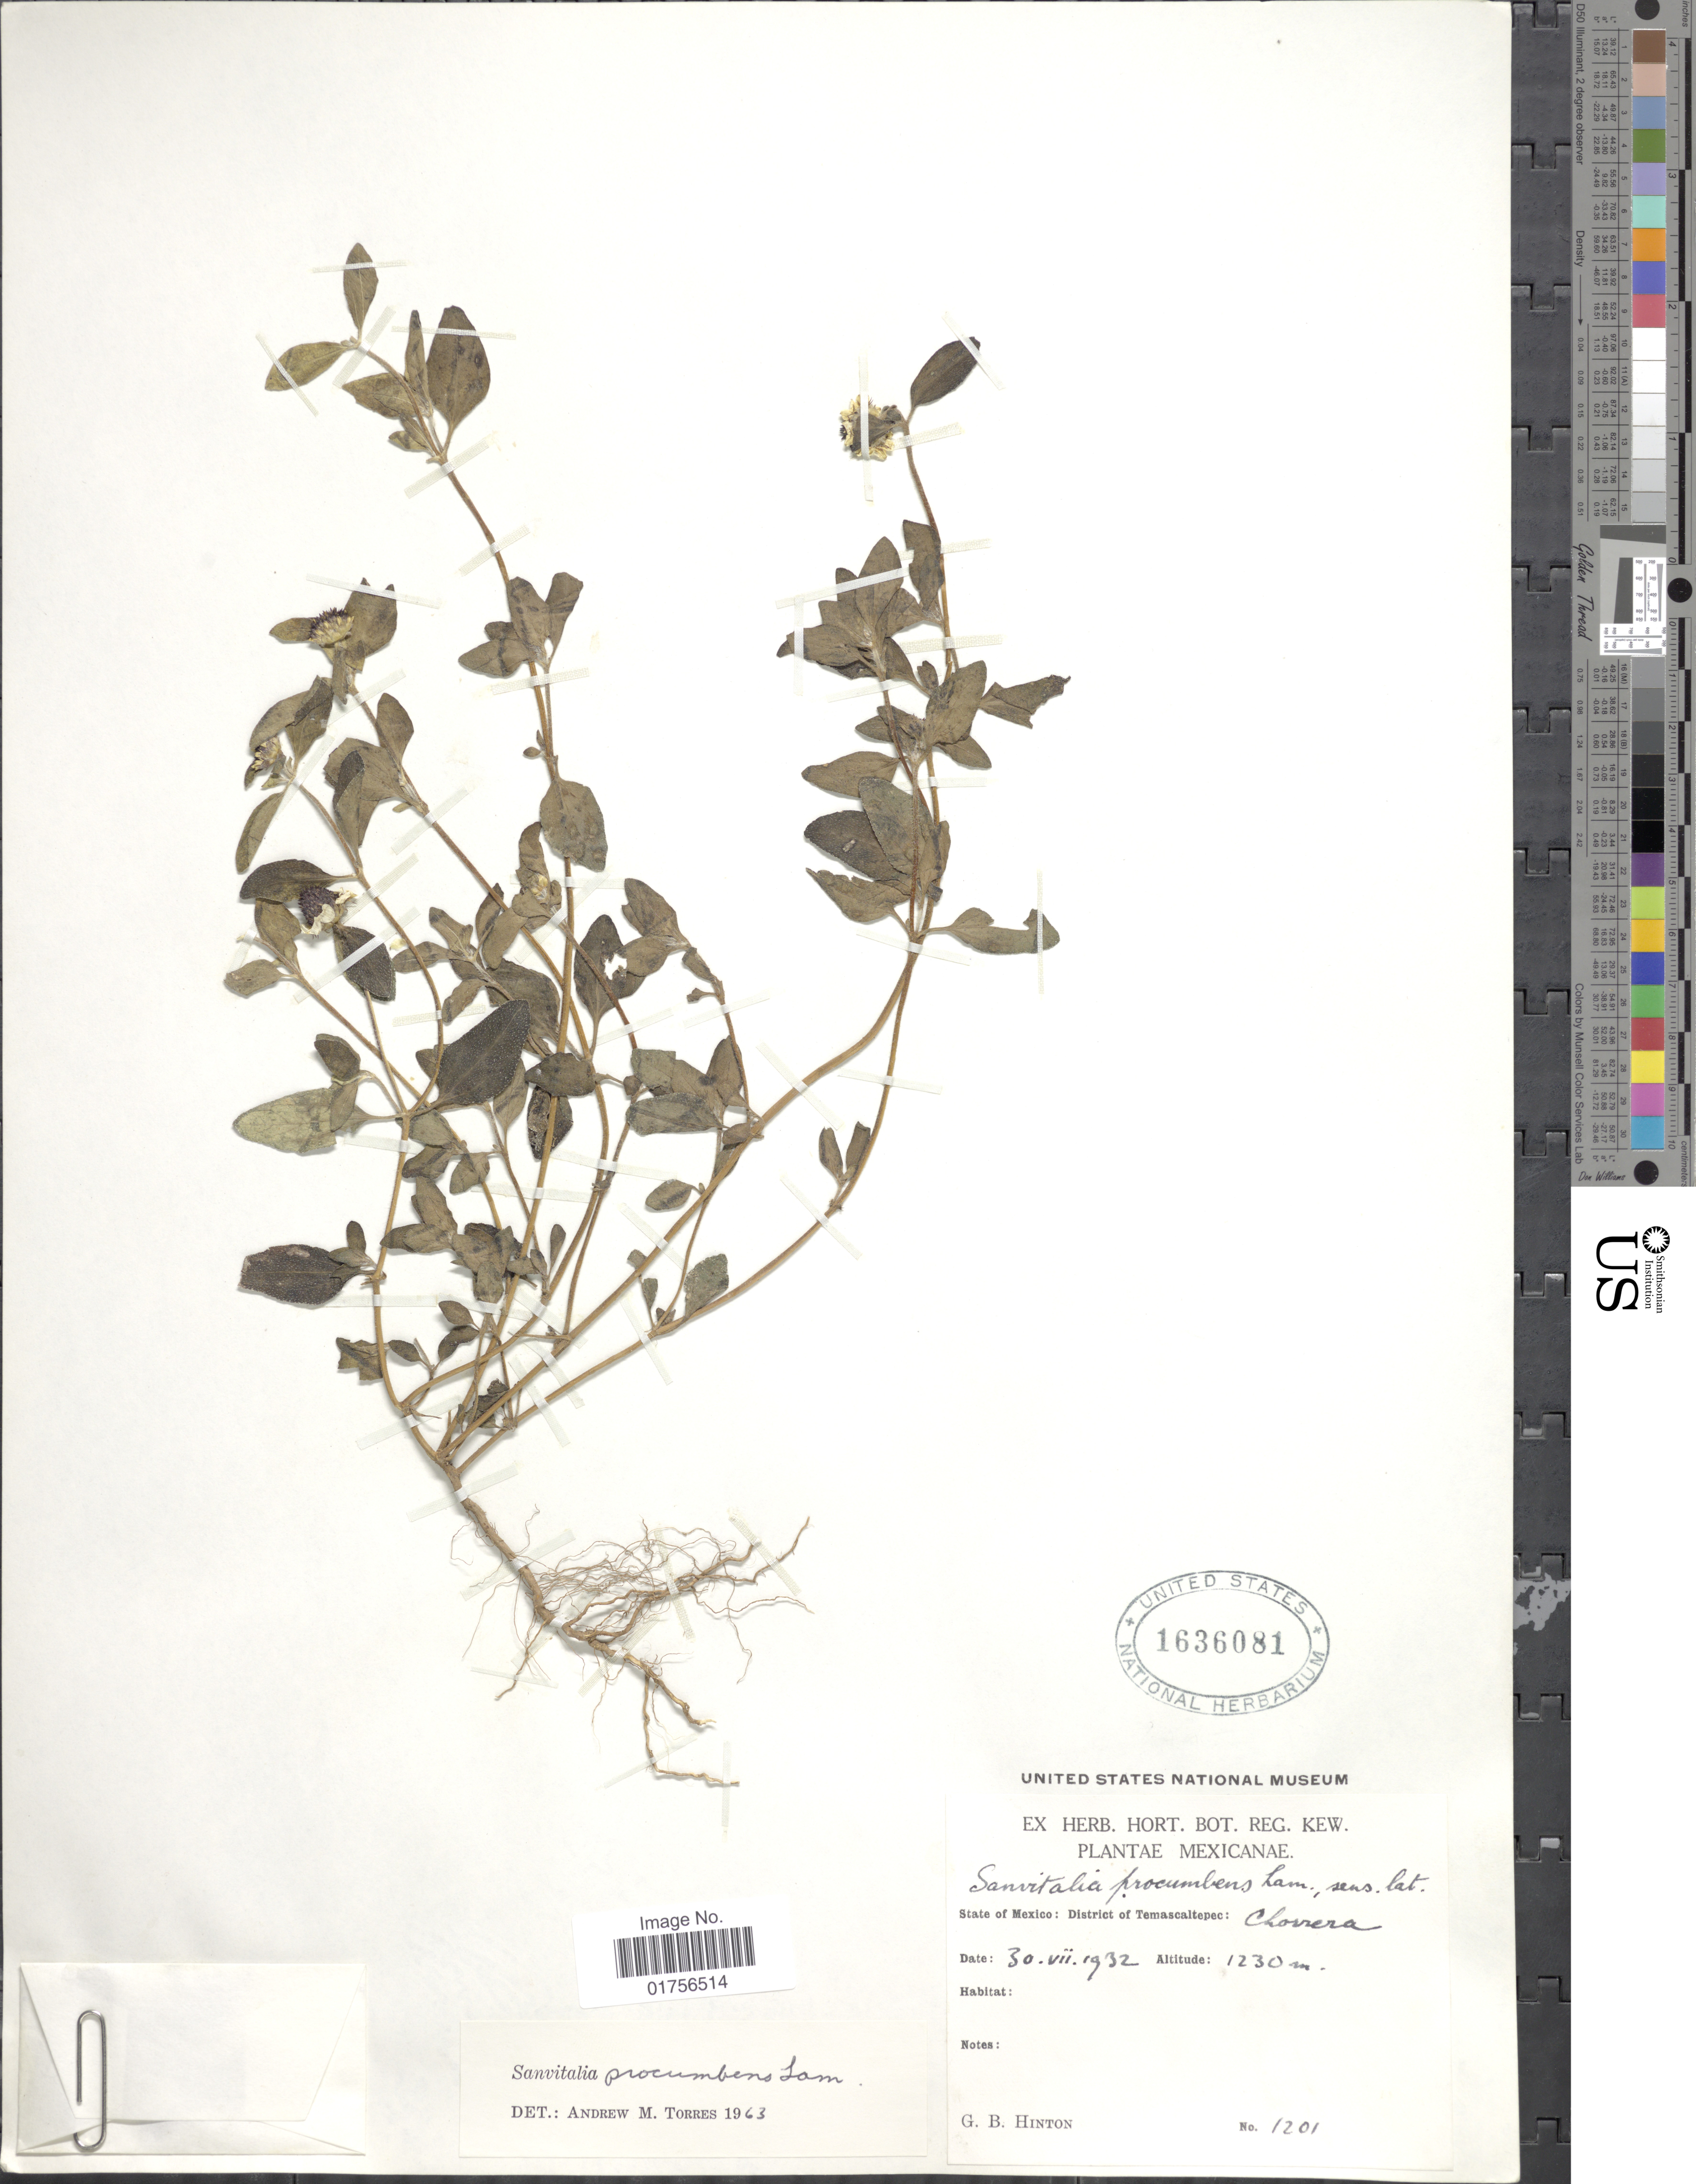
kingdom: Plantae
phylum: Tracheophyta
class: Magnoliopsida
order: Asterales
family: Asteraceae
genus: Sanvitalia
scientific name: Sanvitalia procumbens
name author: Lam.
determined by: Skibicki, Samuel V.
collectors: G. B. Hinton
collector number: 1201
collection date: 1932-07-30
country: Mexico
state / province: México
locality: State of Mexico: District of Temascaltepec: Chorerra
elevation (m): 1230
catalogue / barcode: US 1636081